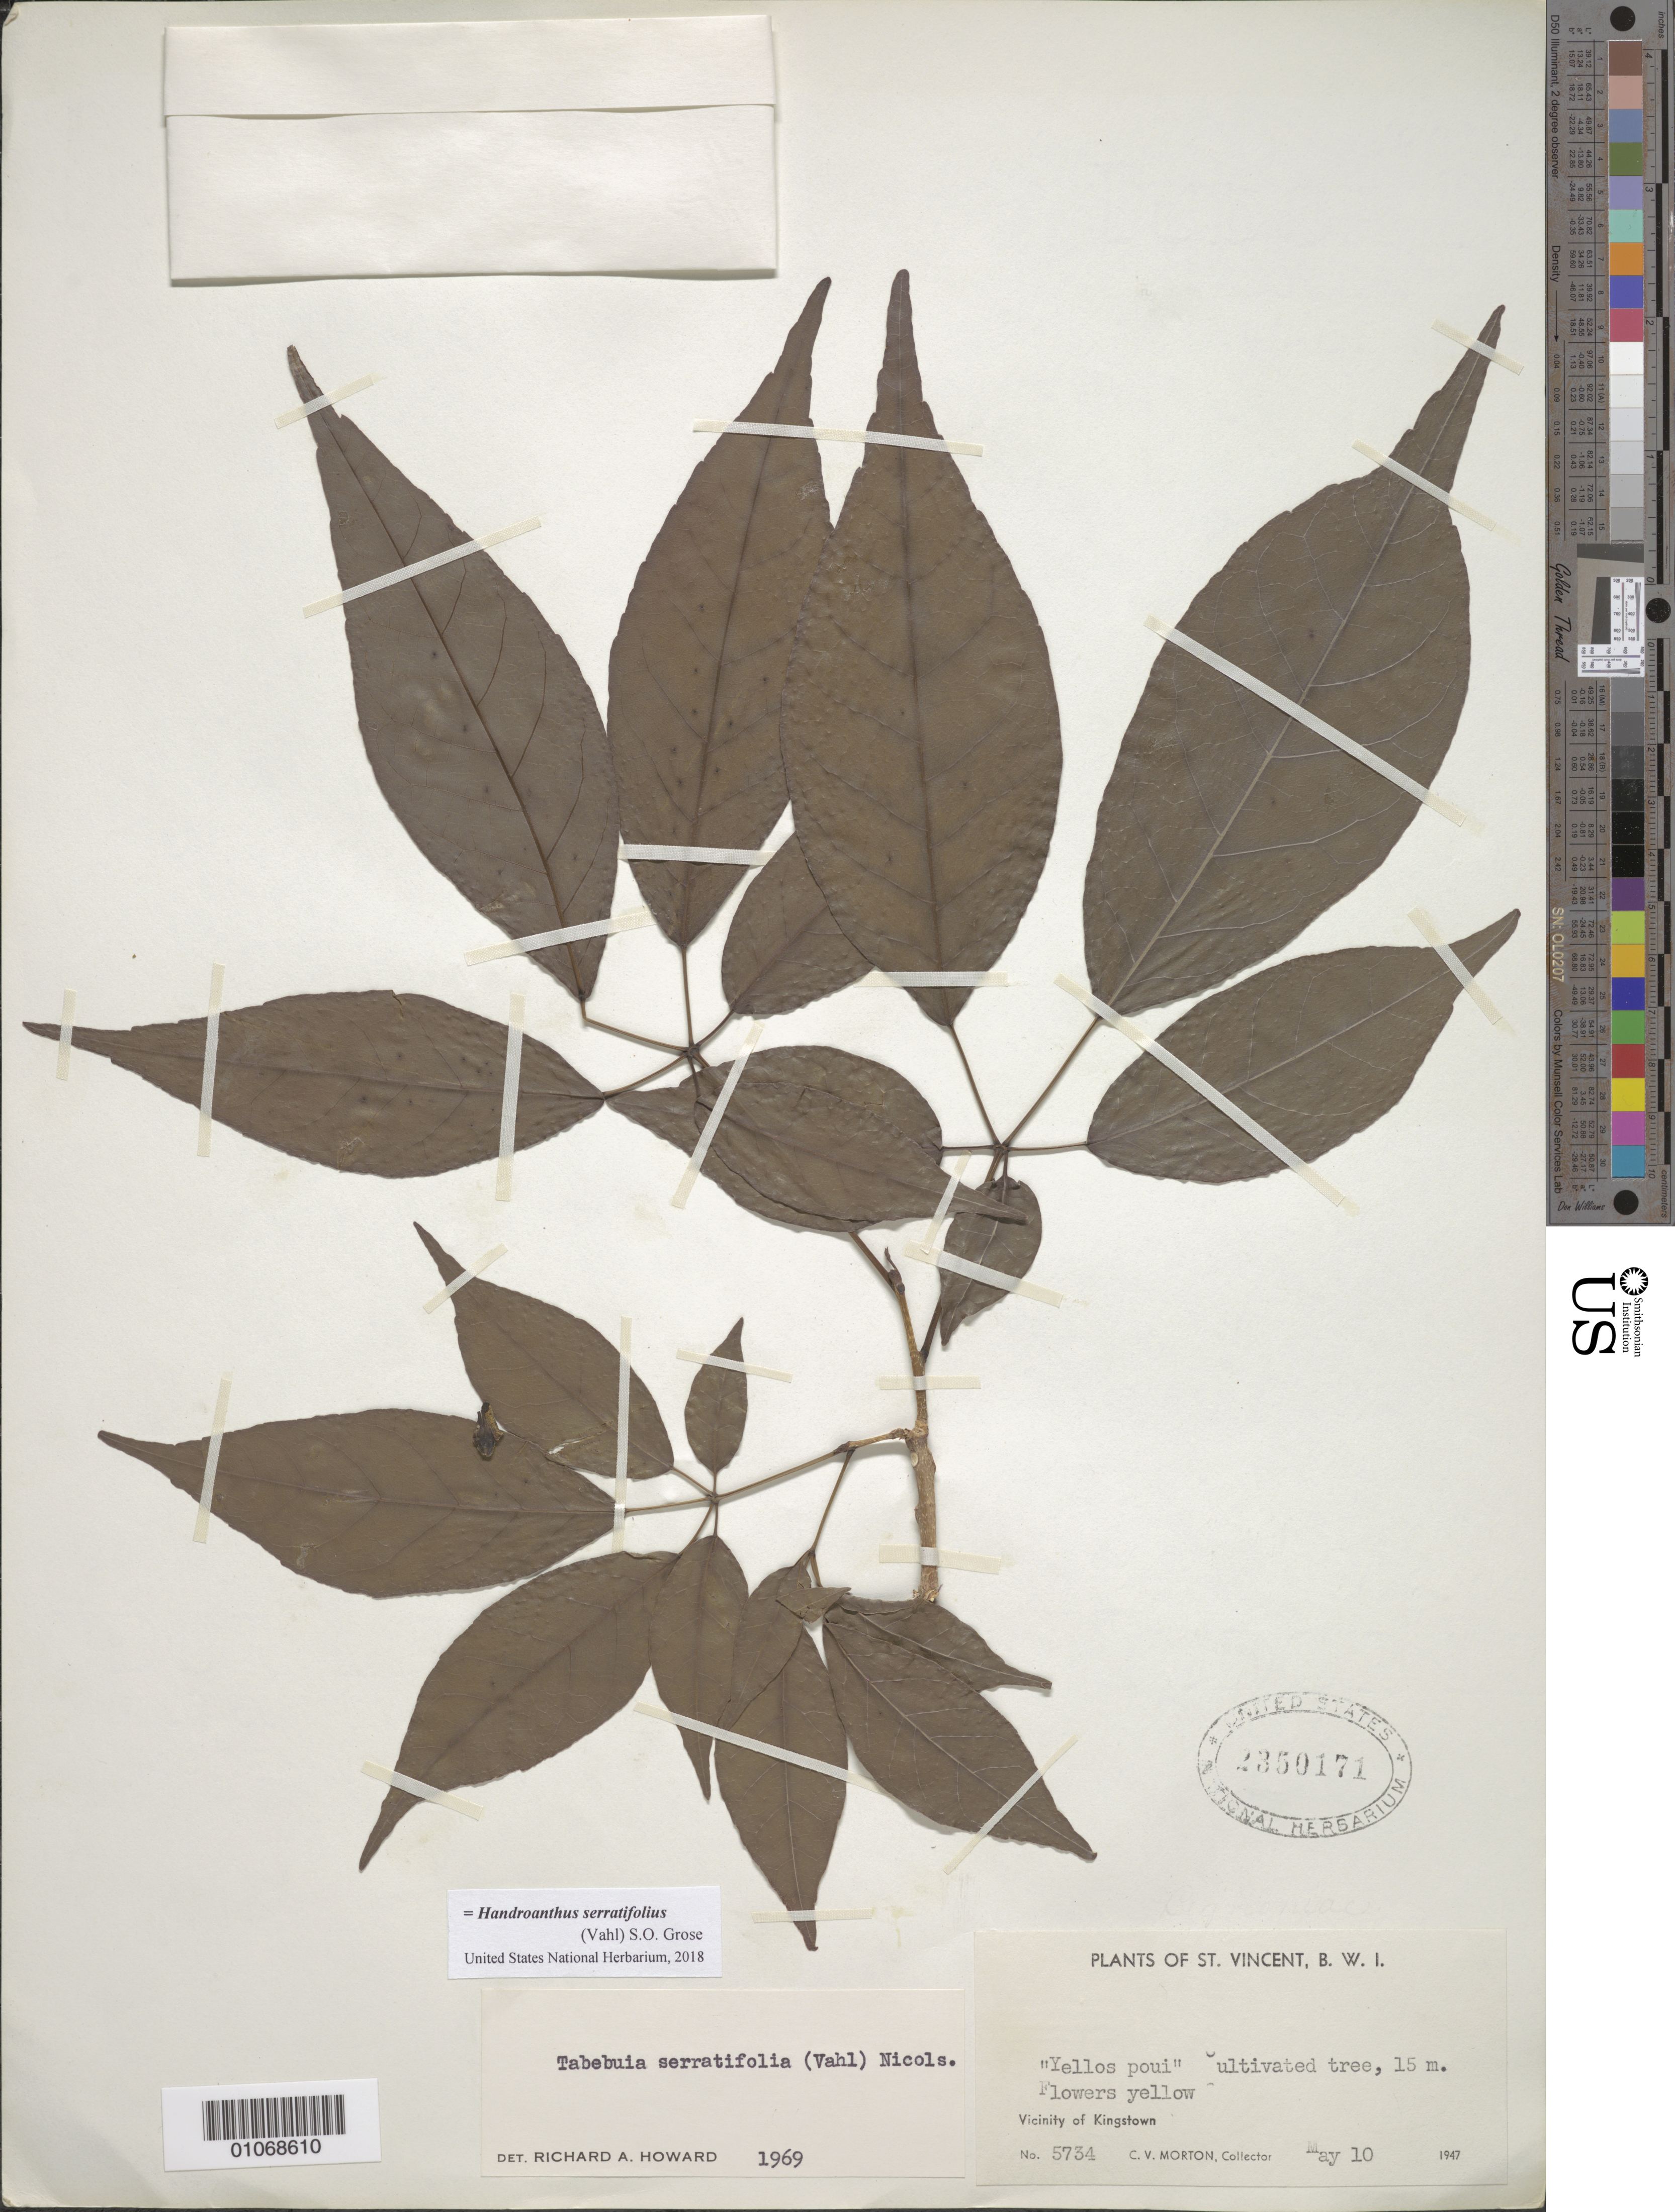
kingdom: Plantae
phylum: Tracheophyta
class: Magnoliopsida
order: Lamiales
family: Bignoniaceae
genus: Handroanthus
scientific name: Handroanthus serratifolius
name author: (Vahl) S.O. Grose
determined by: Strong, M. T., (US), Smithsonian Institution - National Museum of Natural History (UNITED STATES)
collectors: C. V. Morton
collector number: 5734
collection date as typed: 10 May 1947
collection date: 1947-05-10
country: St. Vincent - Grenadines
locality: Vicinity of Kingstown.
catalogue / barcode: US 2350171